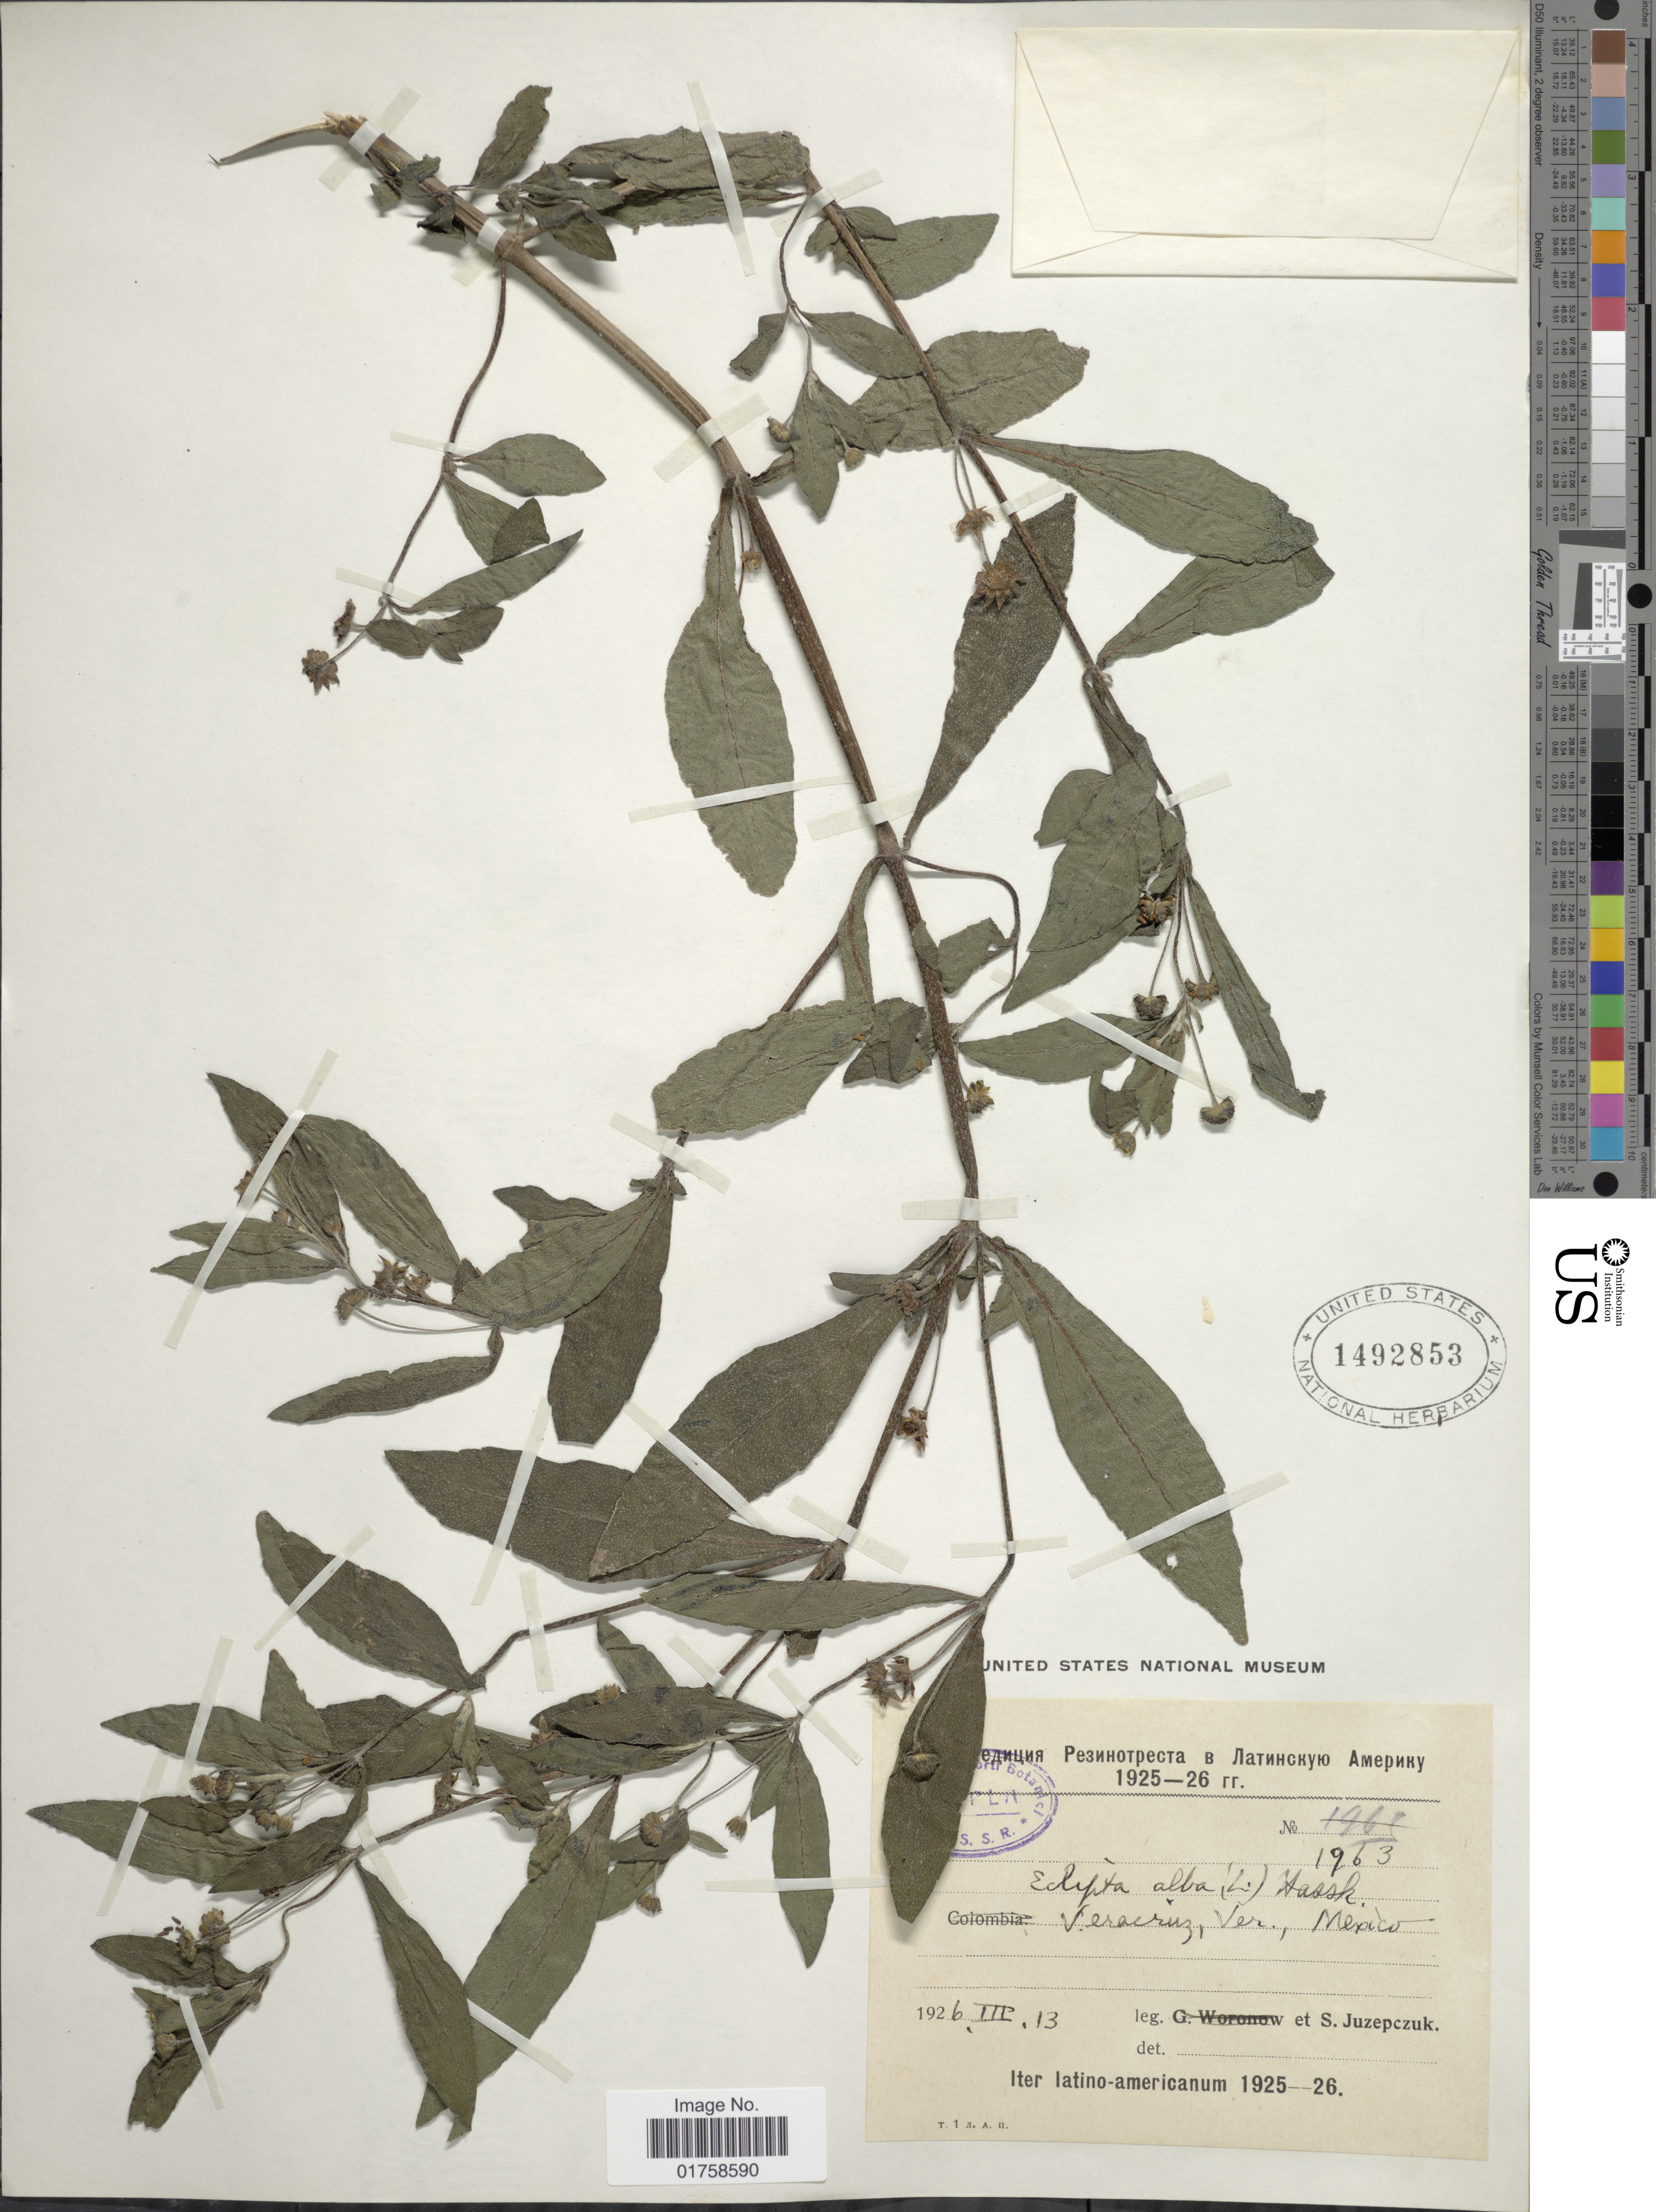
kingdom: Plantae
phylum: Tracheophyta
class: Magnoliopsida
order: Asterales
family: Asteraceae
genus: Eclipta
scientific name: Eclipta alba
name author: (L.) Hassk.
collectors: S. V. Juzepczuk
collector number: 1963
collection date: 1926-03-13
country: Mexico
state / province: Veracruz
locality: Veracurz, Ver., Mexico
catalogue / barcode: US 1492853